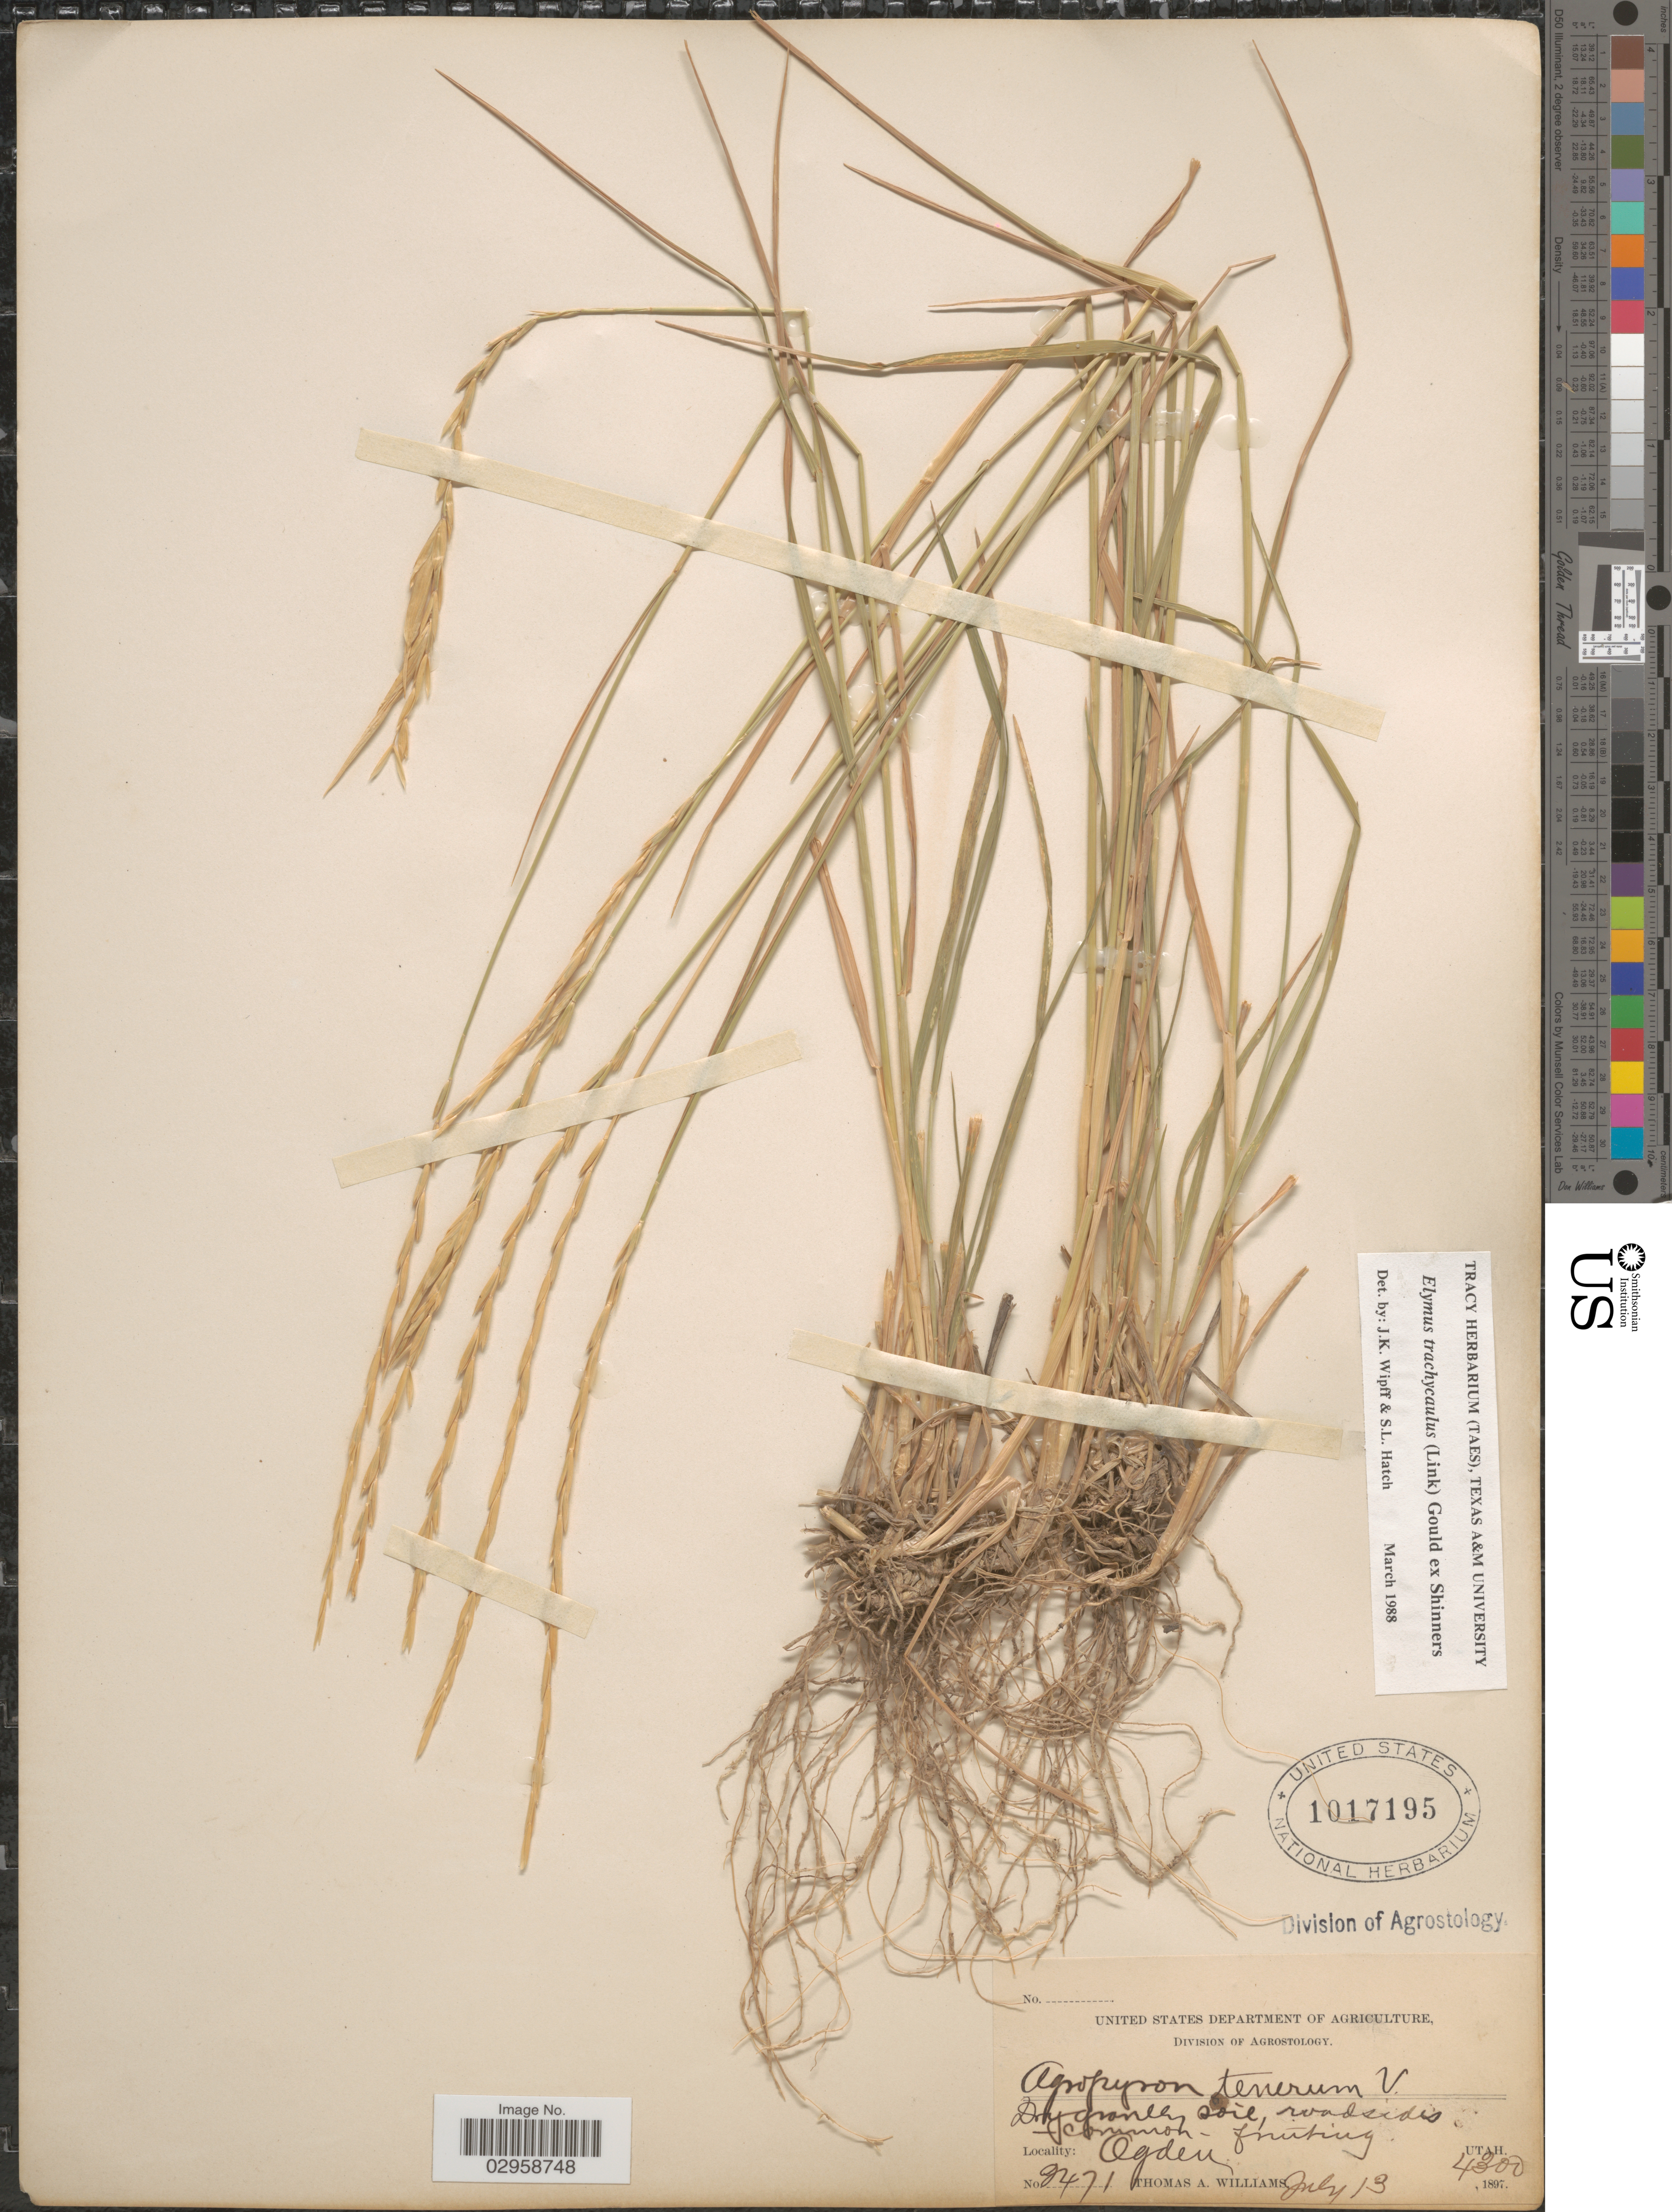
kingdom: Plantae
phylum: Tracheophyta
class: Liliopsida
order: Poales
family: Poaceae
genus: Elymus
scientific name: Elymus trachycaulus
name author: (Link) Gould ex Shinners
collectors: T. A. Williams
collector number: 8471*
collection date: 1897-07-13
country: United States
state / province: Utah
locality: Ogden.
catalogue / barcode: US 1017195